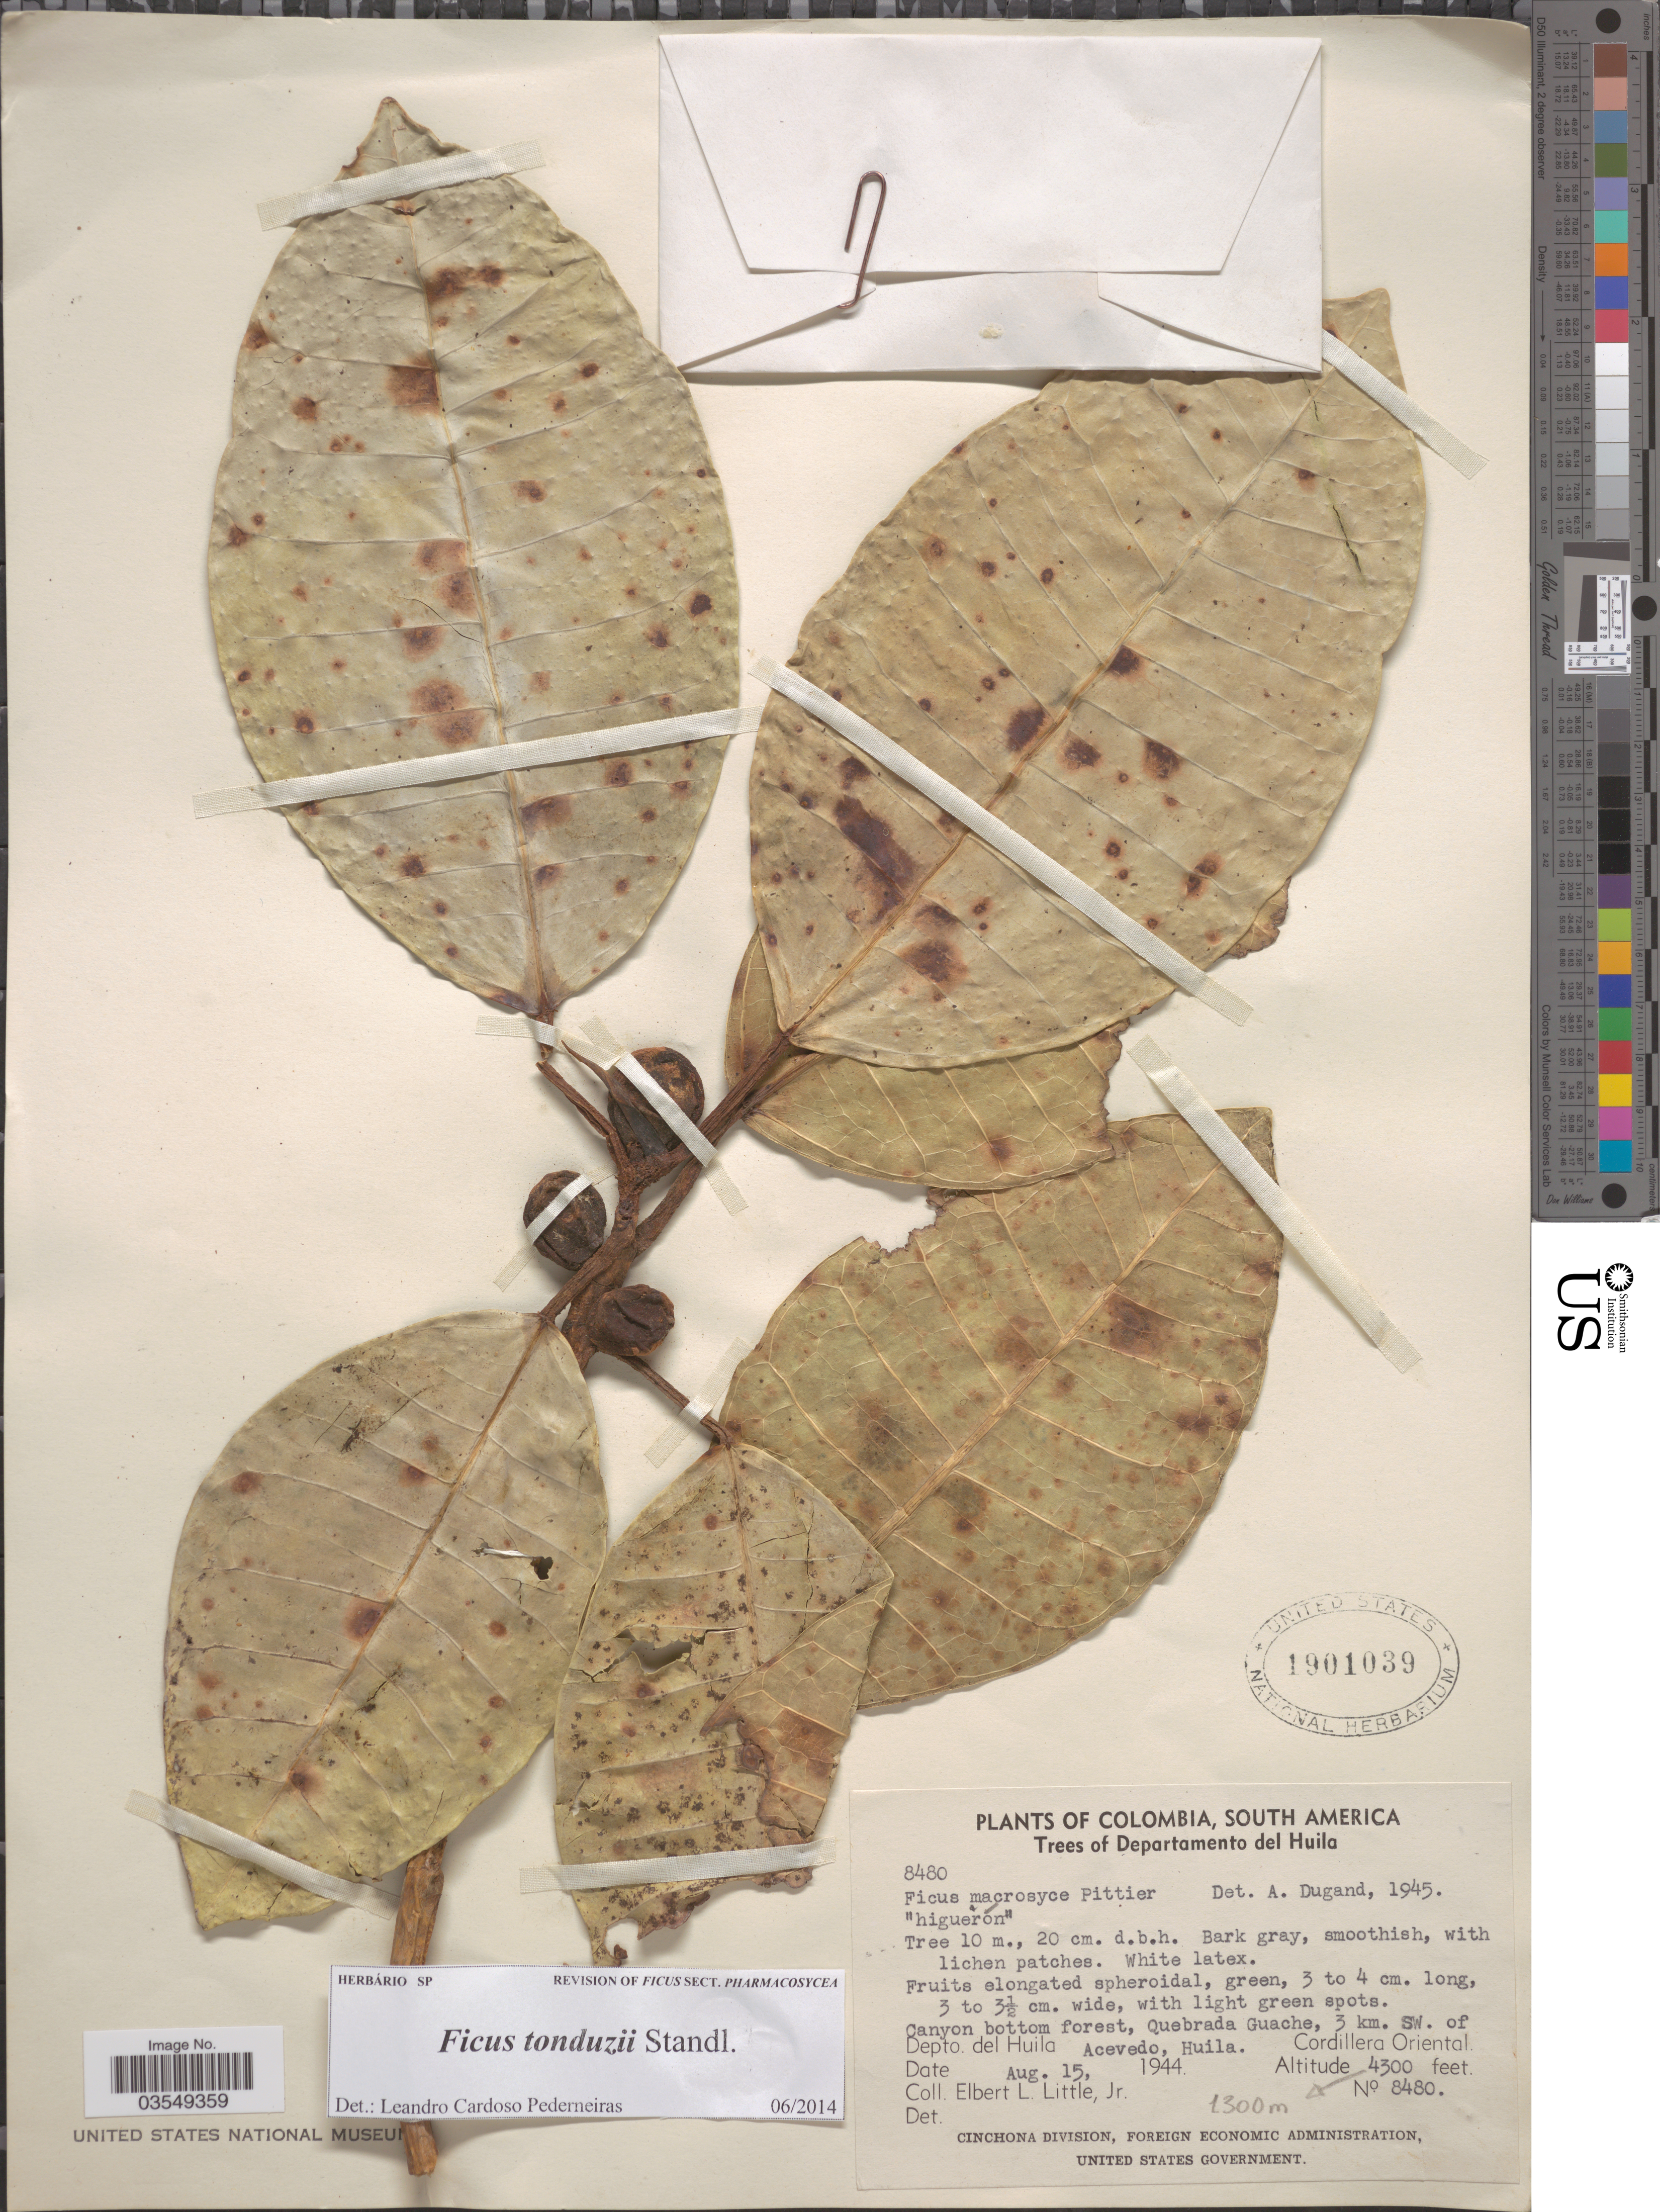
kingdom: Plantae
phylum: Tracheophyta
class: Magnoliopsida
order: Rosales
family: Moraceae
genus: Ficus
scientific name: Ficus tonduzii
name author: Standl.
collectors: E. L. Little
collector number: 8480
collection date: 1944-08-15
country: Colombia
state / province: Huila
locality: Canyon bottom forest, Quebrada Guache, 3 km. SW. of Acevedo. Depto. del Huila Cordillera Oriental.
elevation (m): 1311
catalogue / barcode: US 1901039